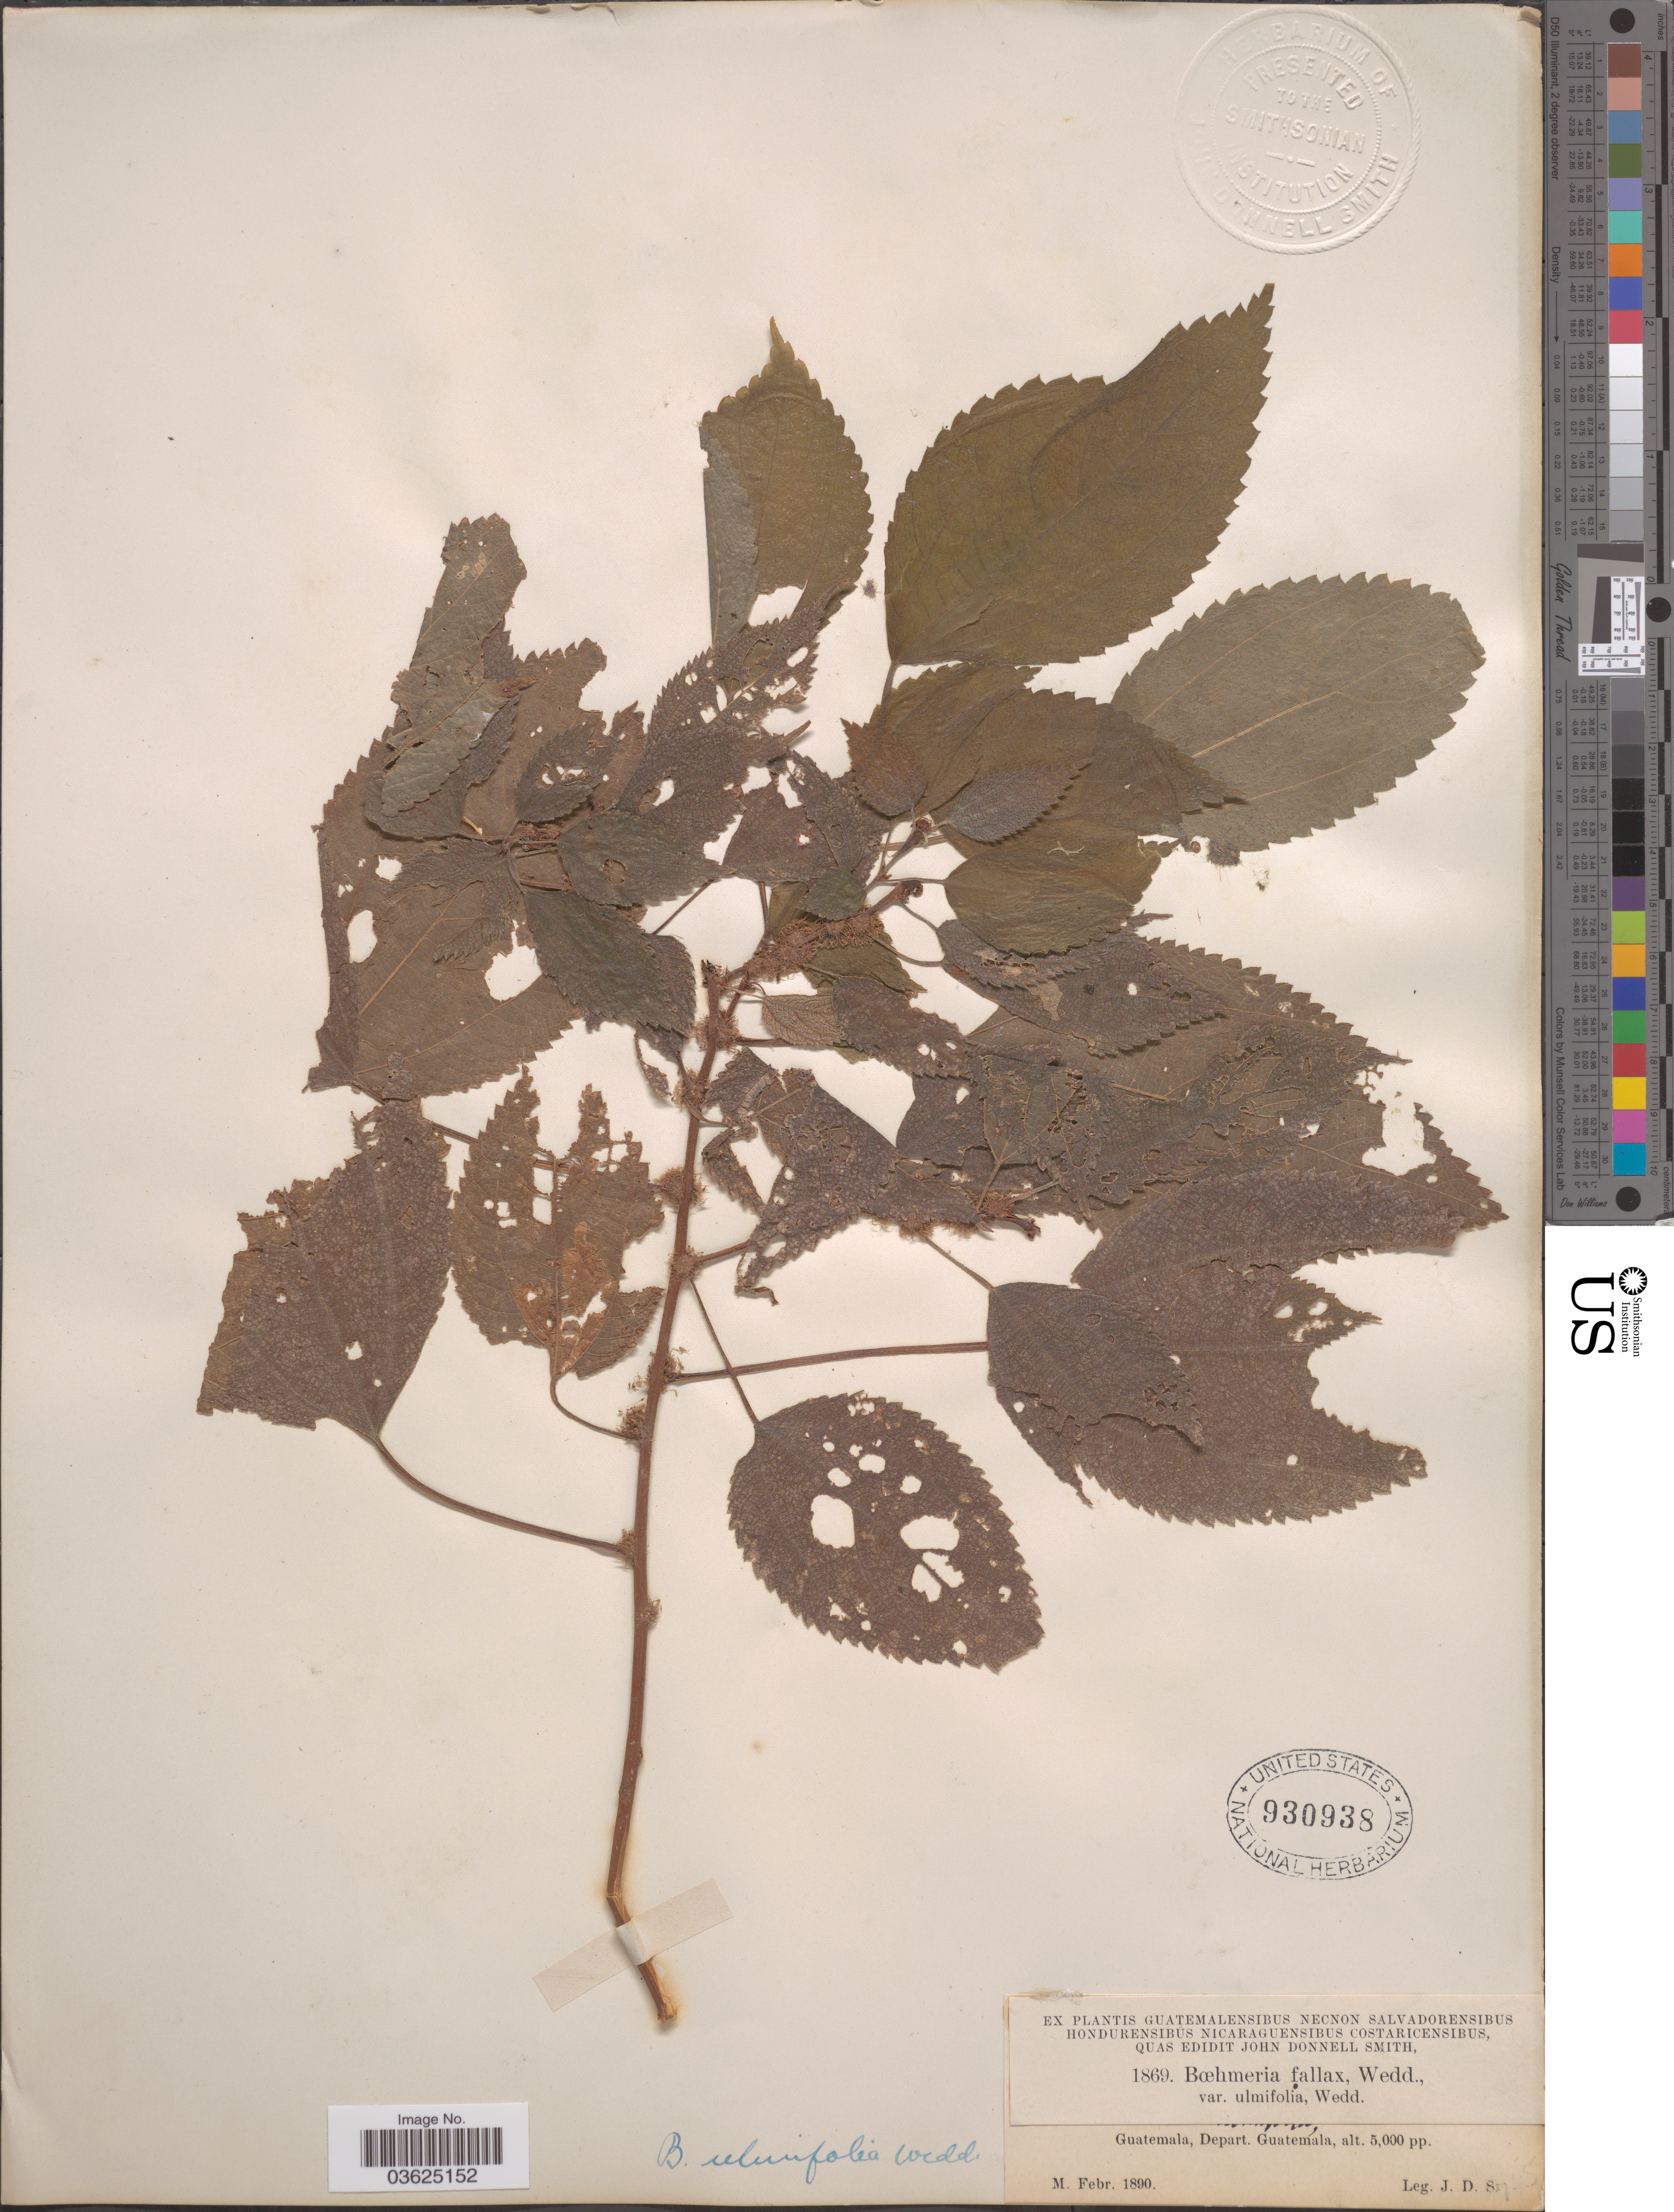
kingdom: Plantae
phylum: Tracheophyta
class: Magnoliopsida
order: Rosales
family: Urticaceae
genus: Boehmeria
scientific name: Boehmeria ulmifolia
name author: Wedd.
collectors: J. Donnell Smith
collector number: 1869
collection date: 1890-02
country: Guatemala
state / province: Guatemala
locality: Depart. Guatemala.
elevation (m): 1524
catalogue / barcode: US 930938